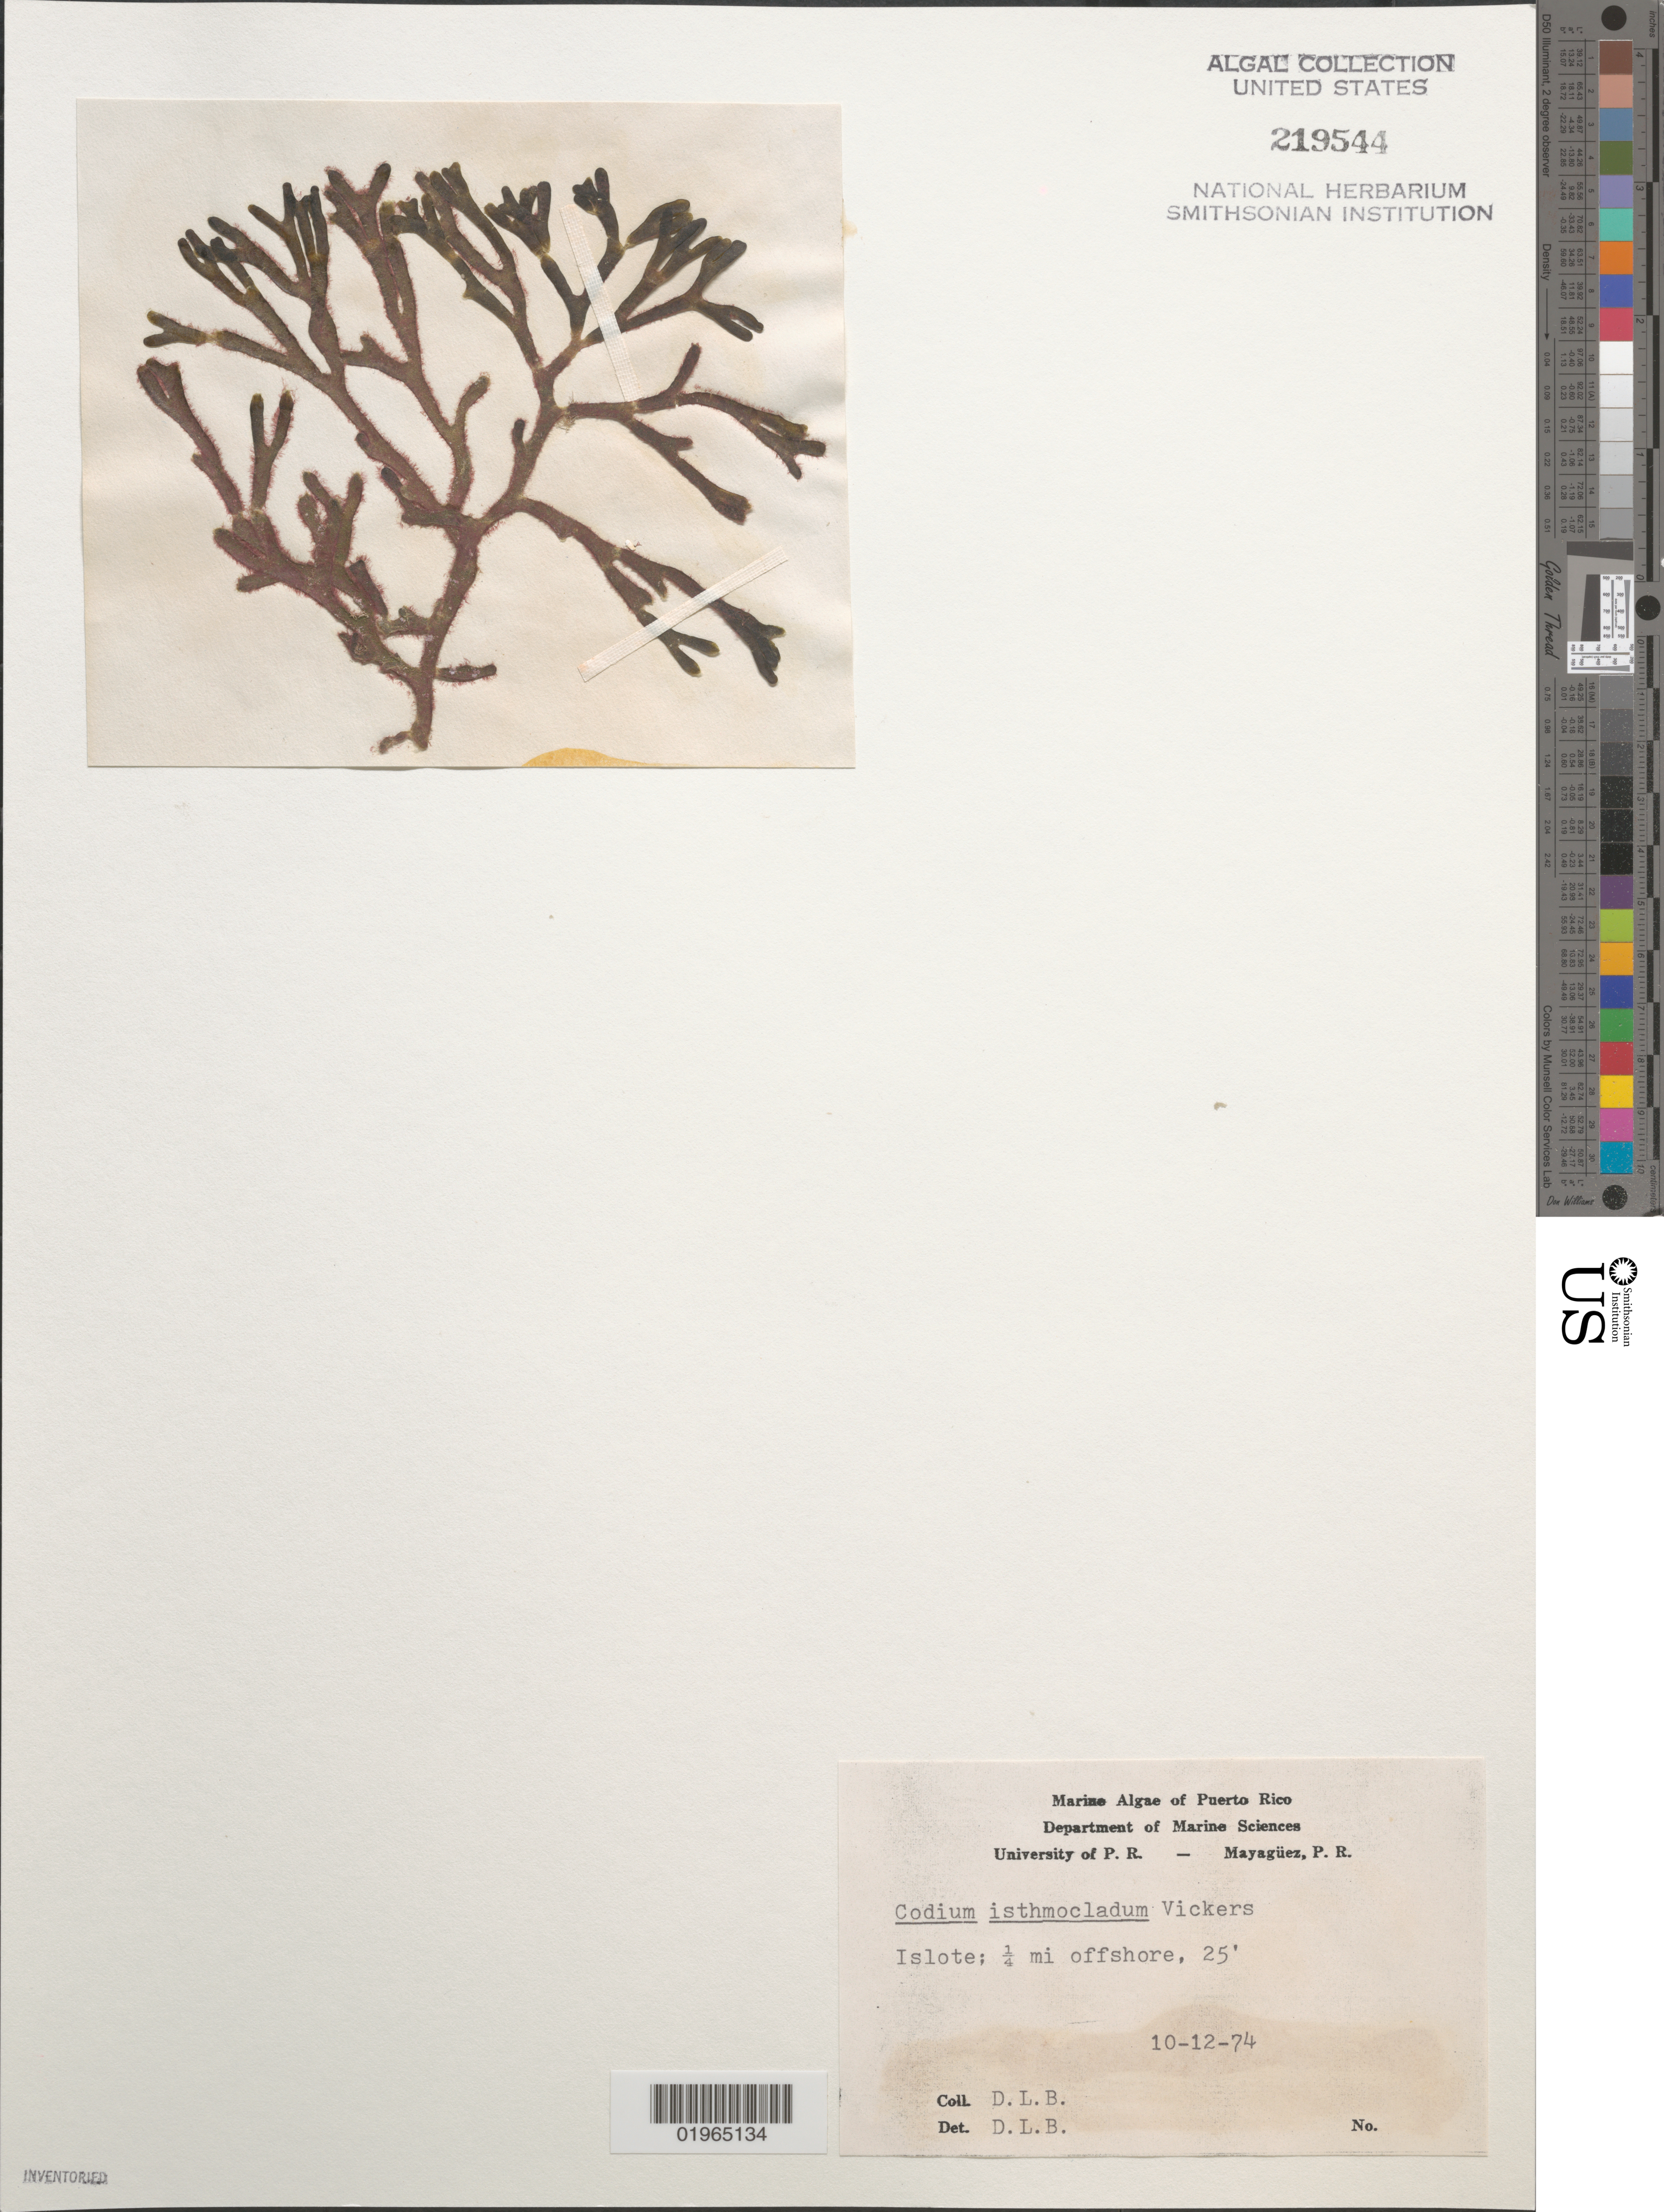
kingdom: Plantae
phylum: Chlorophyta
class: Ulvophyceae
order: Bryopsidales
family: Codiaceae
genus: Codium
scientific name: Codium isthmocladum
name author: Vickers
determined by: Ballantine, D. L.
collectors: D.L. Ballantine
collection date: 1974-10-12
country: Puerto Rico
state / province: Arecibo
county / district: Islote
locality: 1/4 mi offshore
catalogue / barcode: US 219544